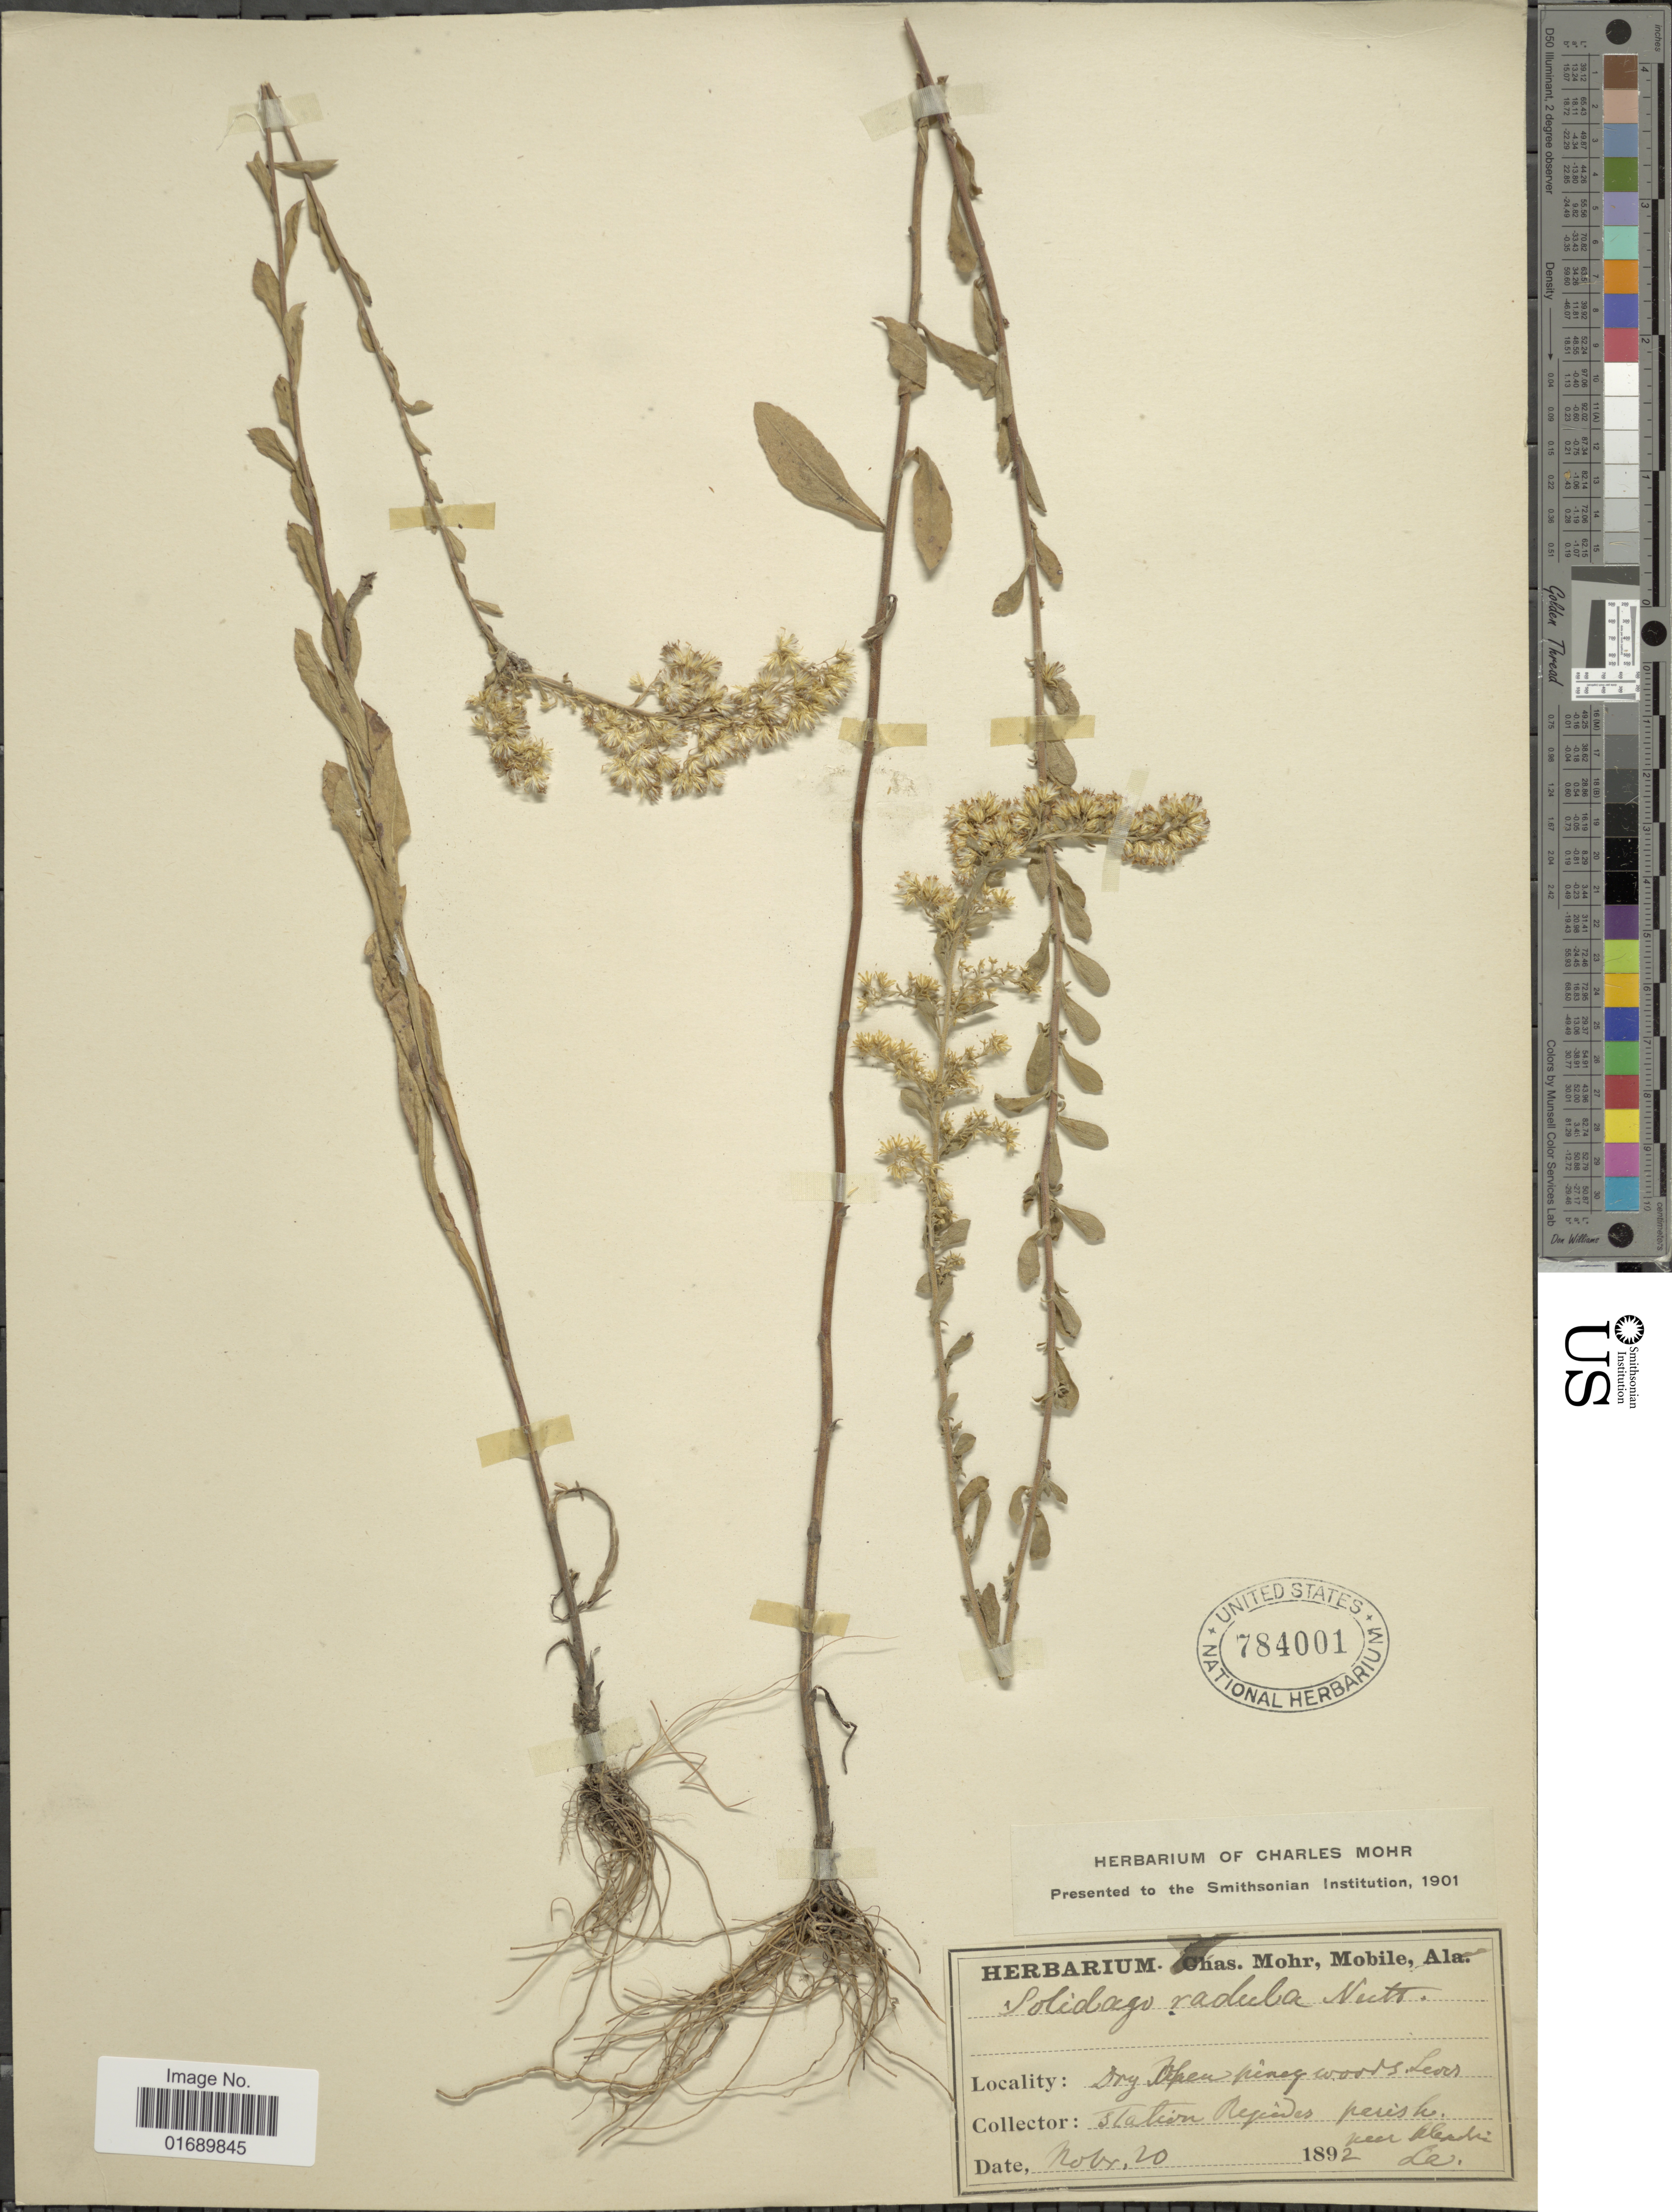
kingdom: Plantae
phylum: Tracheophyta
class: Magnoliopsida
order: Asterales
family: Asteraceae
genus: Solidago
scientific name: Solidago radula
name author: Nutt.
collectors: ex herb. Charles Mohr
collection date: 1892-11-20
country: United States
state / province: Louisiana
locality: Dry open spring woods Levs Station Rapides parish.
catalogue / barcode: US 784001